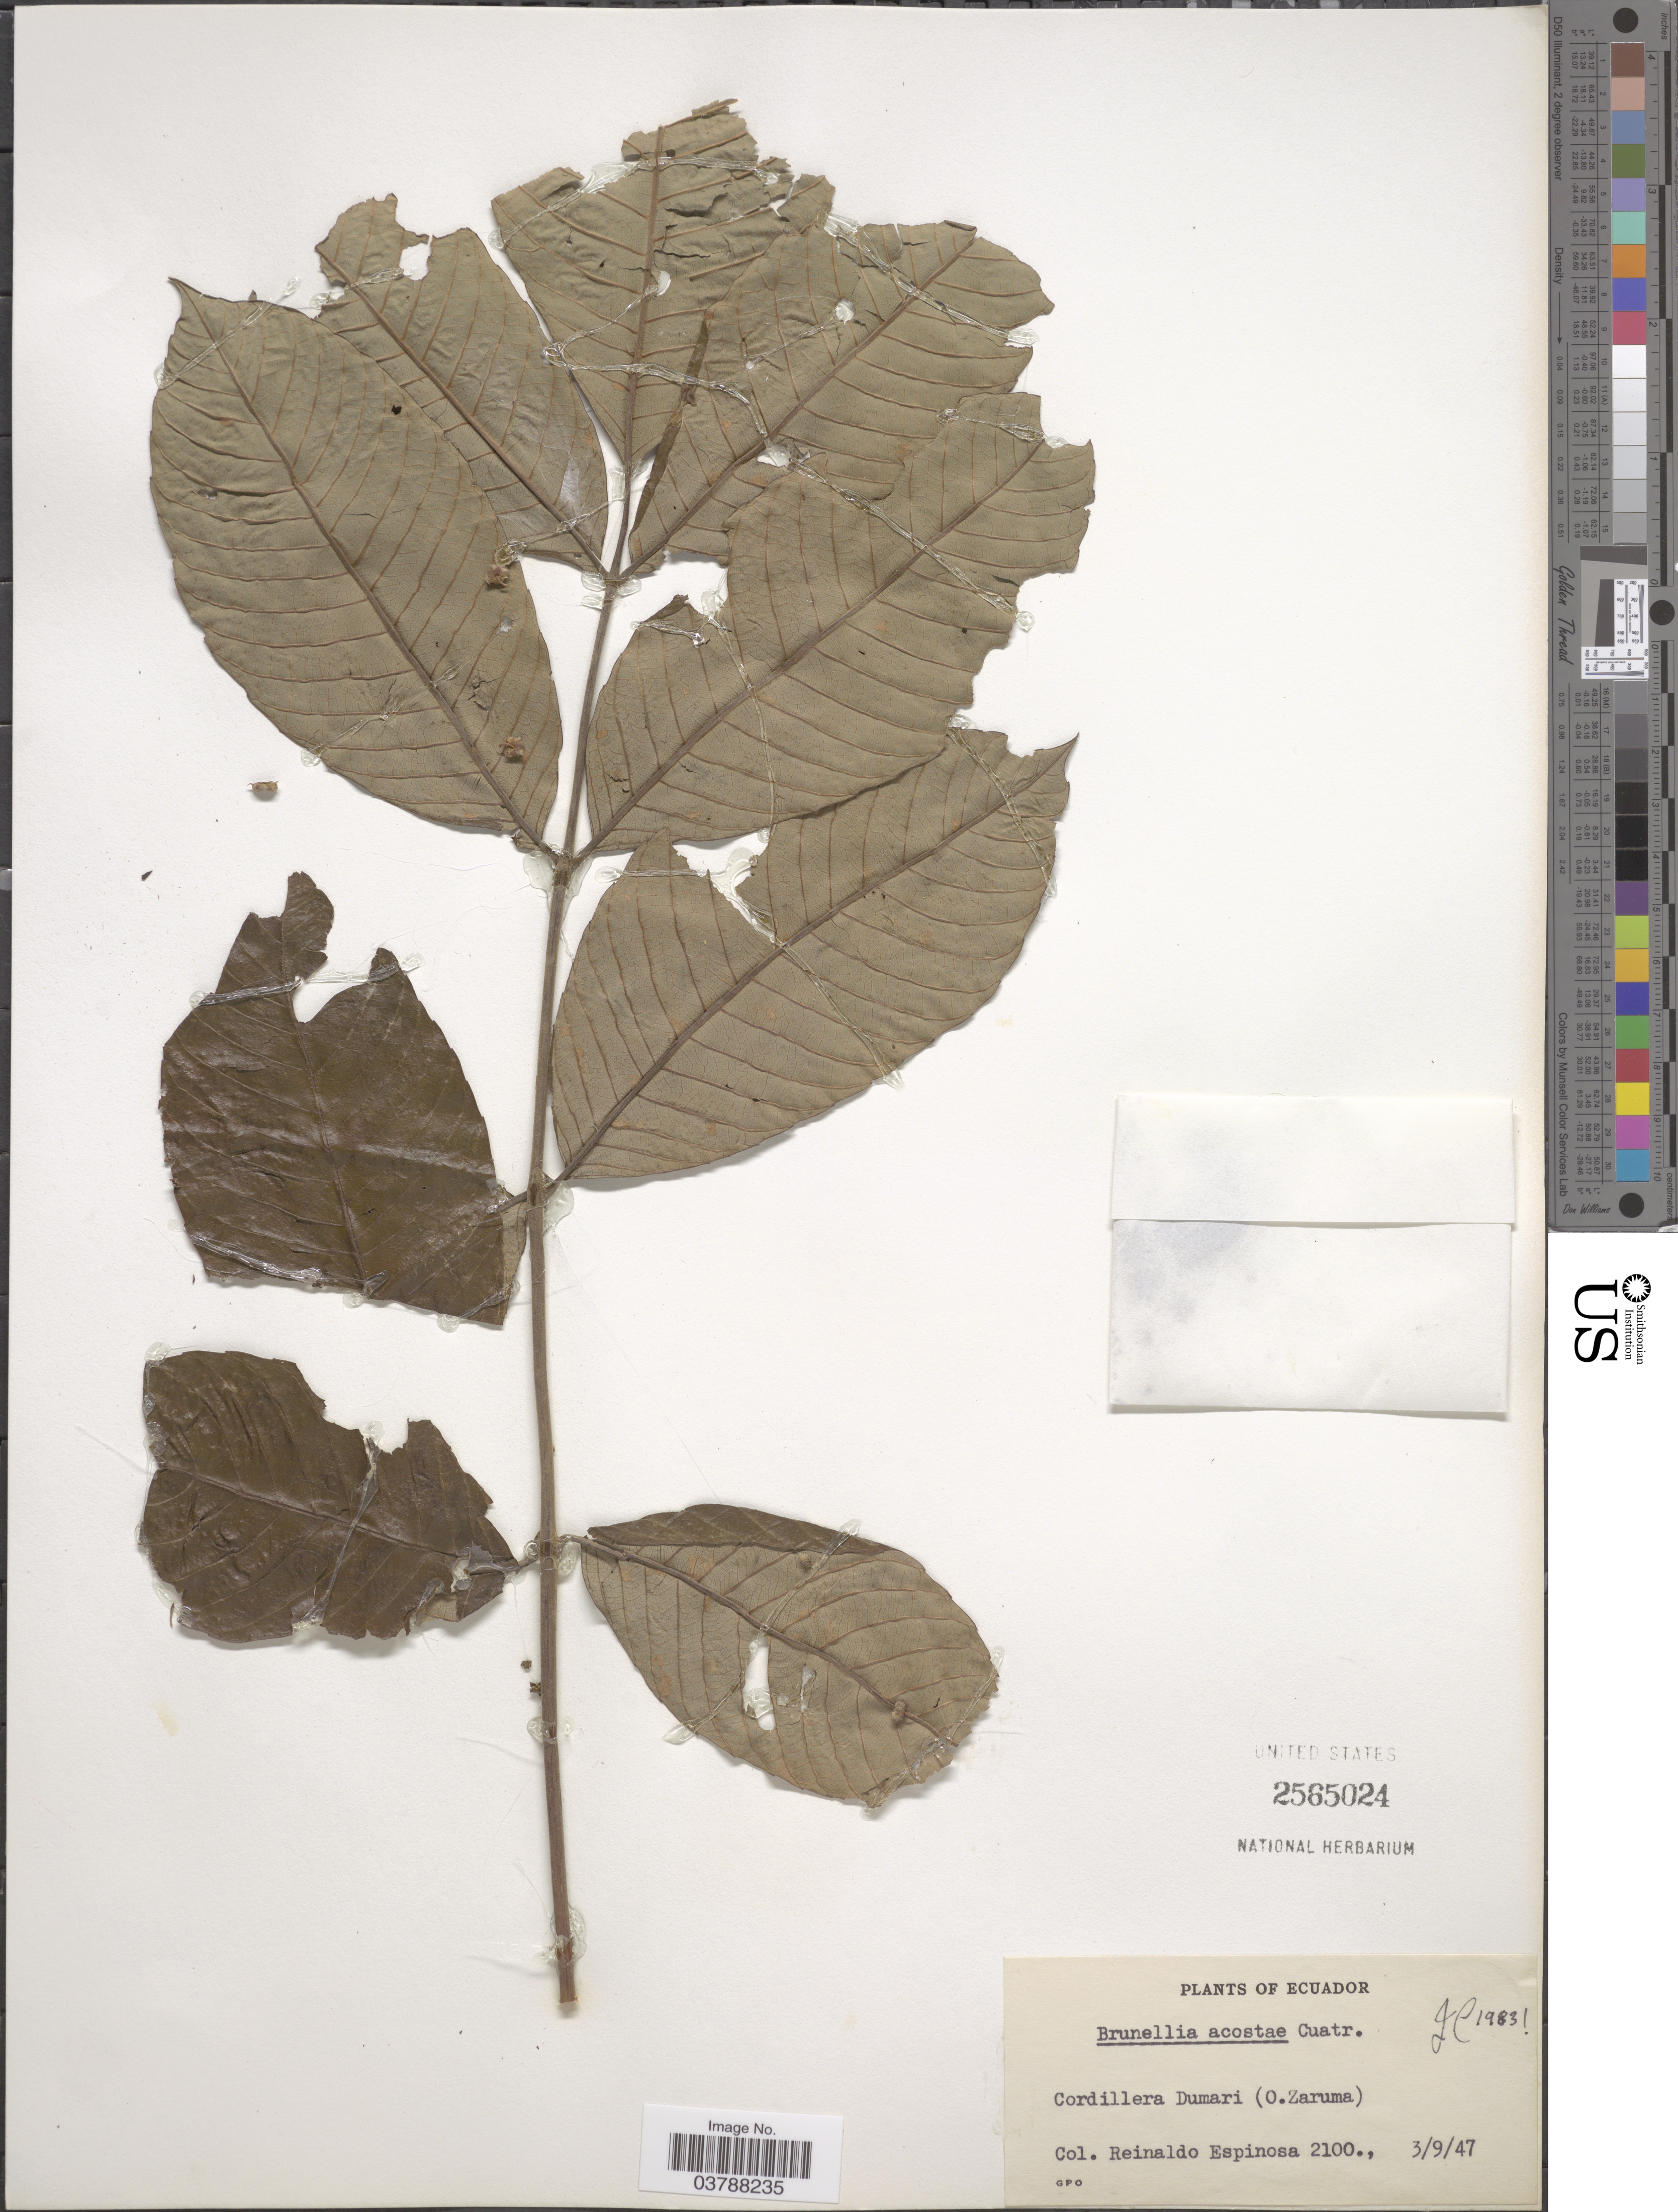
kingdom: Plantae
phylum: Tracheophyta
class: Magnoliopsida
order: Oxalidales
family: Brunelliaceae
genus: Brunellia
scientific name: Brunellia acostae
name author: Cuatrec.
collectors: R. Espinosa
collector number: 2100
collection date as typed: Transcribed d/m/y: 3/9/47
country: Ecuador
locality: Cordillera Dumari (O. Zaruma).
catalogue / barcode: US 2565024